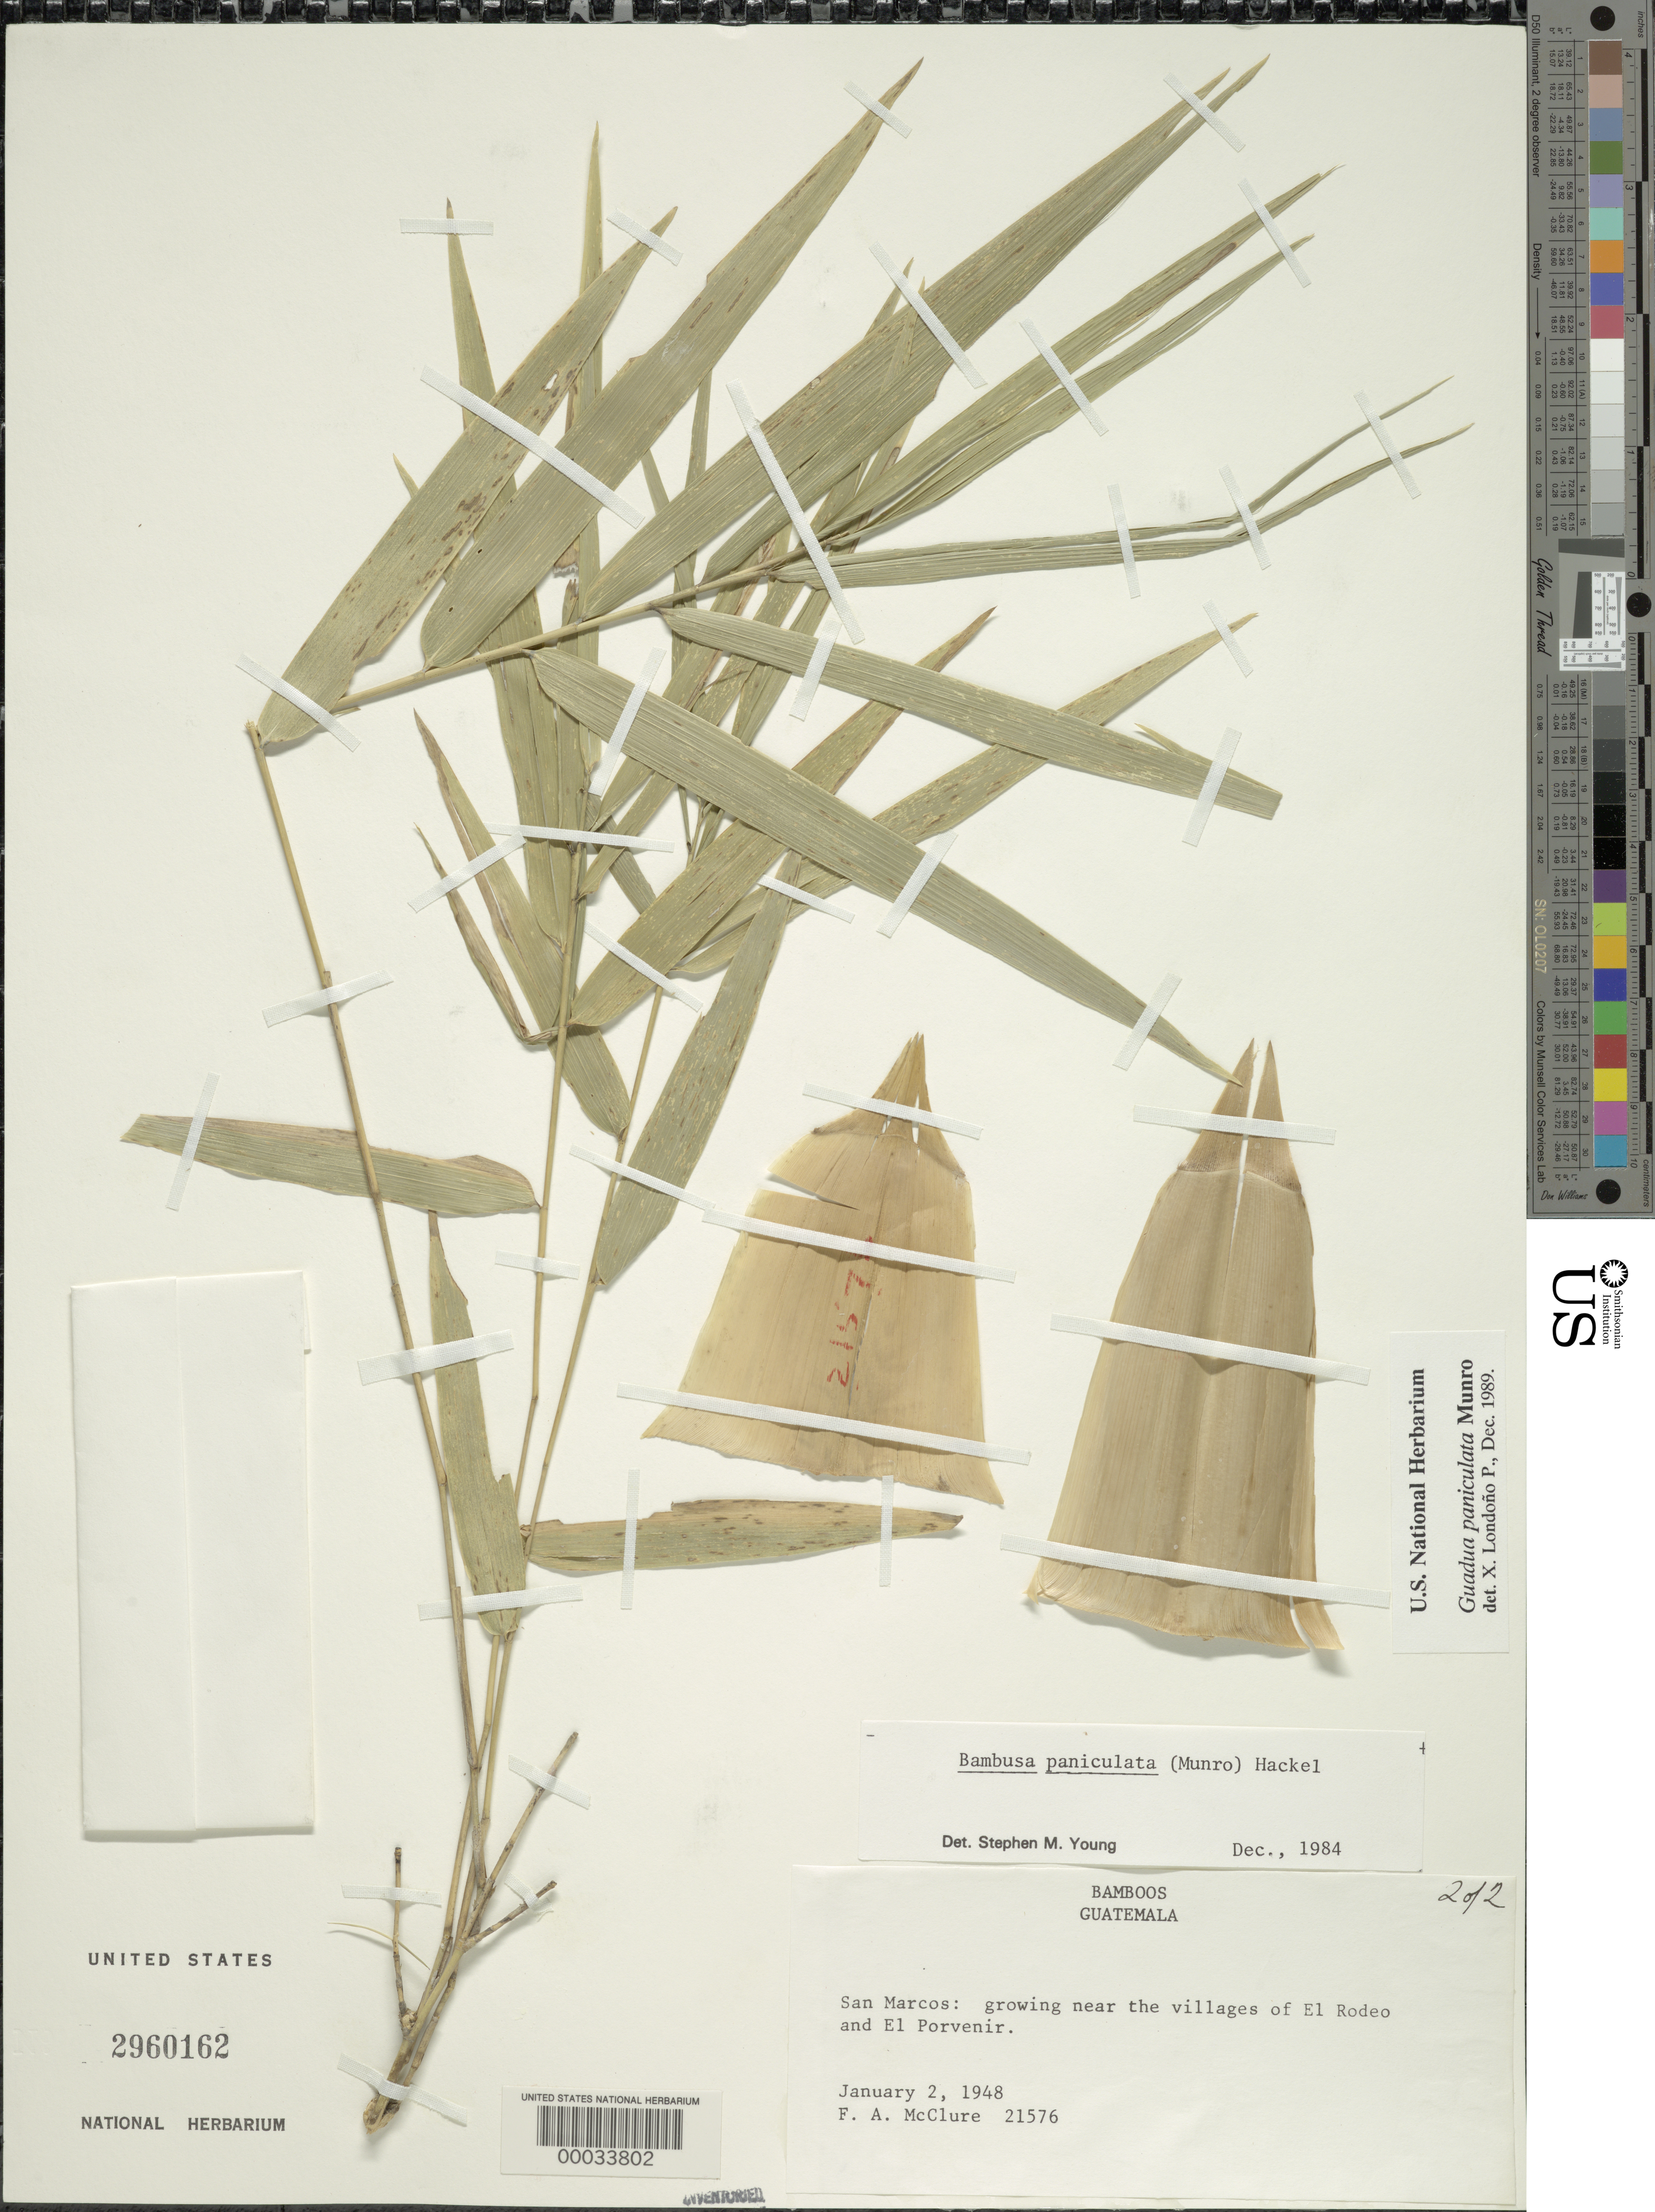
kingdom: Plantae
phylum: Tracheophyta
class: Liliopsida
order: Poales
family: Poaceae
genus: Guadua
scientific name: Guadua paniculata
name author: Munro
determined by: McMurchie, Elizabeth, (UNITED STATES)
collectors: F. A. McClure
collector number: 21576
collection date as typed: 02 Jan 1948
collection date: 1948-01-02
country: Guatemala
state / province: San Marcos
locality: Near the El Rodeo and El Porvenir villages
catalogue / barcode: US 2960162